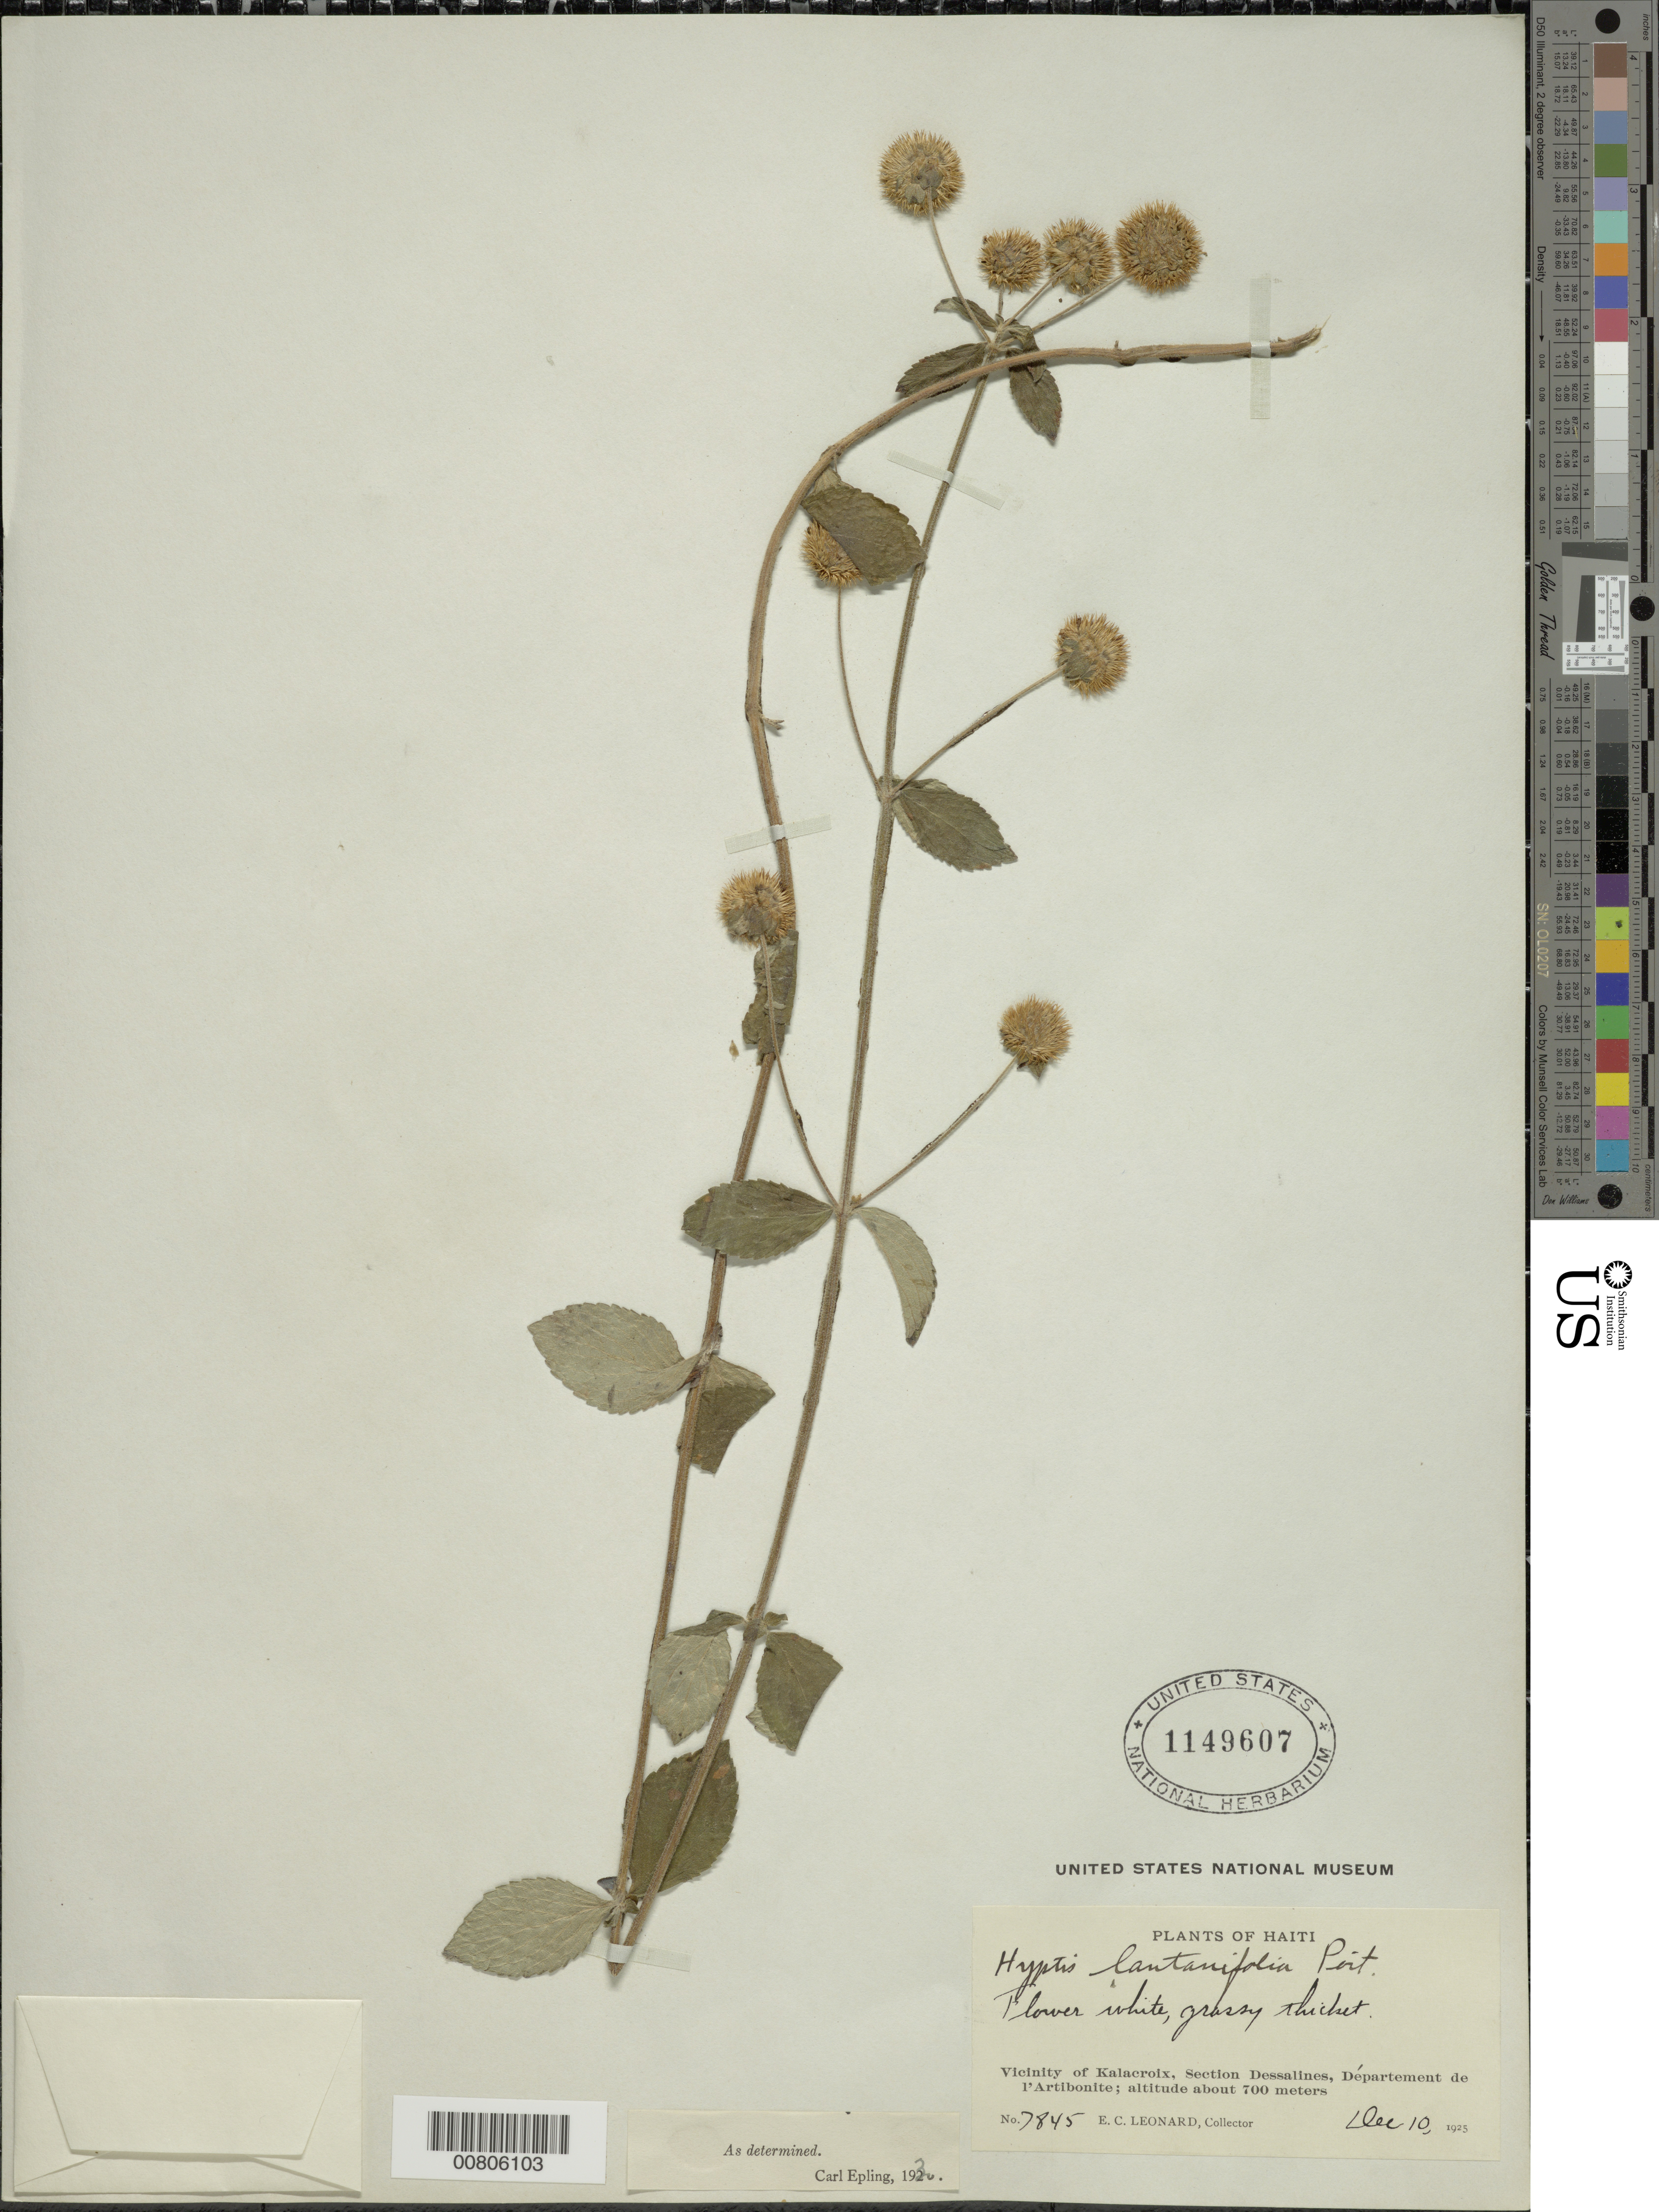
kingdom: Plantae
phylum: Tracheophyta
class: Magnoliopsida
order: Lamiales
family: Lamiaceae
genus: Hyptis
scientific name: Hyptis lantanifolia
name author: Poit.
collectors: E. C. Leonard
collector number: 7845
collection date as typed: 10 Dec 1925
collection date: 1925-12-10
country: Haiti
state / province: Artibonite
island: Hispaniola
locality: Vicinity of Kalacroix, Section Dessalines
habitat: Grassy thicket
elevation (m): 700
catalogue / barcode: US 1149607